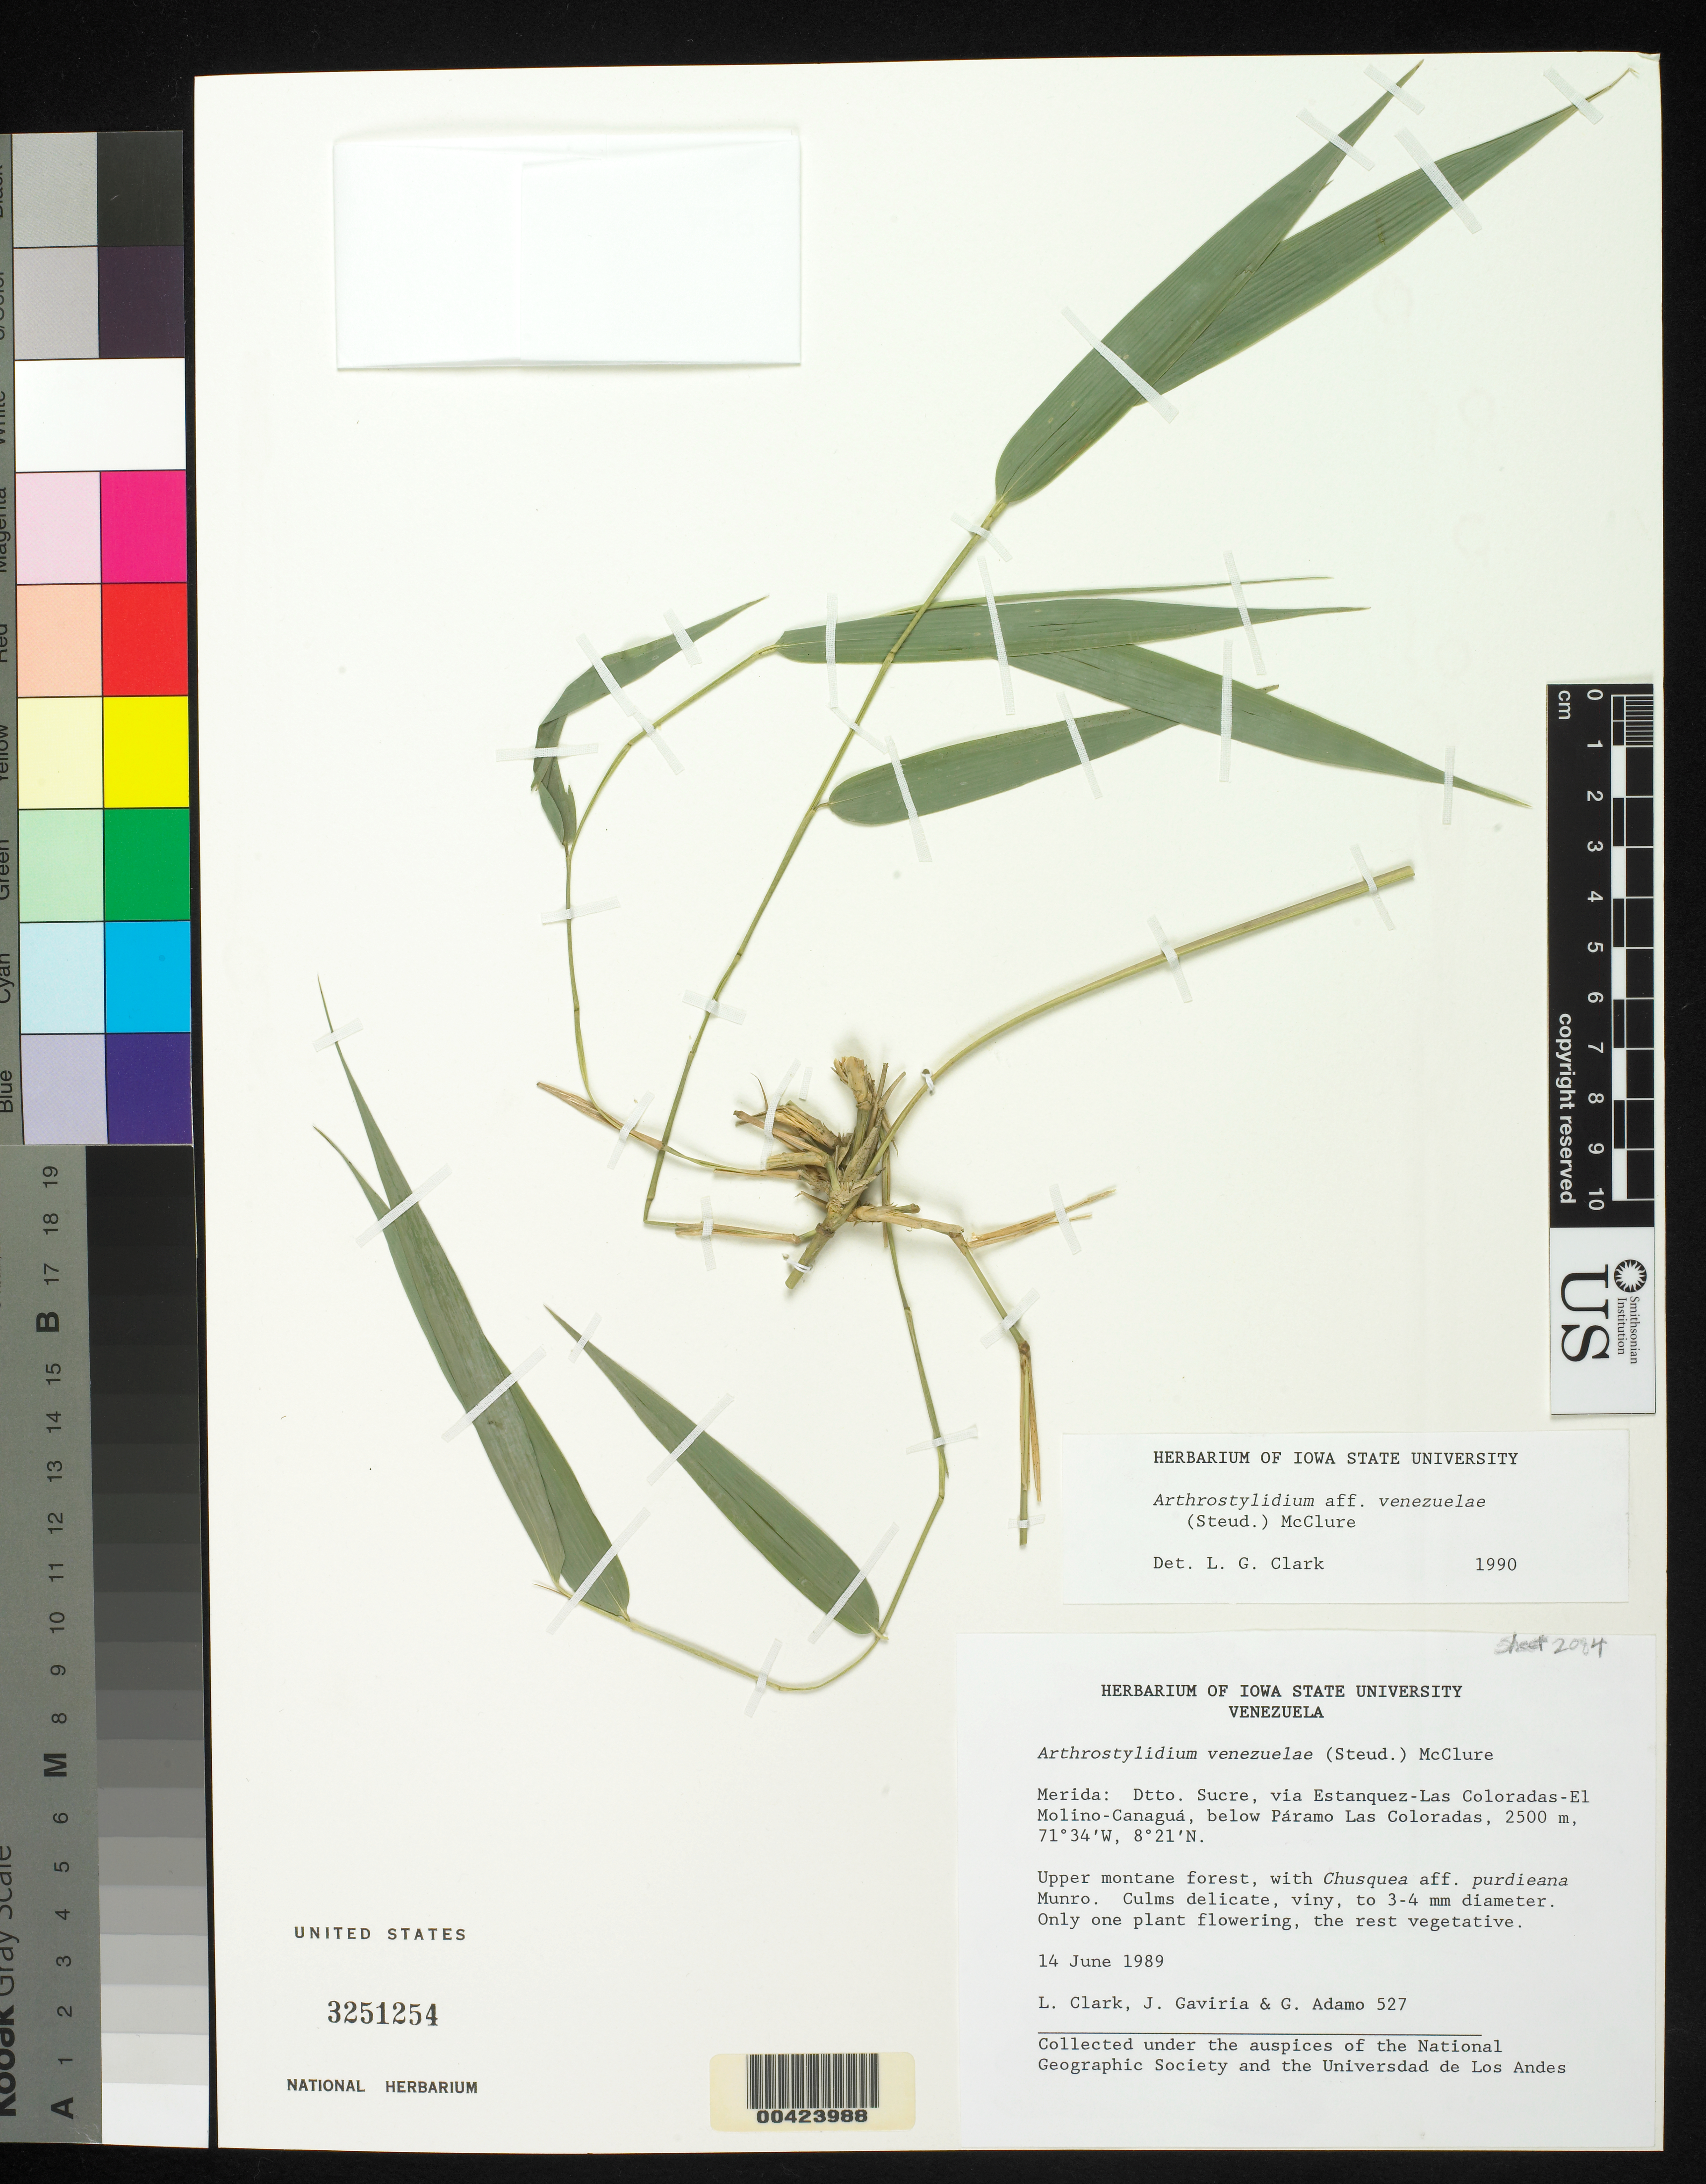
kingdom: Plantae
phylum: Tracheophyta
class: Liliopsida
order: Poales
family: Poaceae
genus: Arthrostylidium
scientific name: Arthrostylidium venezuelae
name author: (Steud.) McClure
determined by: Clark, Lynn G., (ISC), Iowa State University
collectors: L. G. Clark, J. Gaviria & G. Adamo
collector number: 527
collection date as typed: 14 Jun 1989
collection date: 1989-06-14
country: Venezuela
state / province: Mérida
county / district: Sucre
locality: Paramo las Coloradas, below; via Estanquez - Las Coloradas - El Molino - Canagua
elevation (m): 2500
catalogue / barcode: US 3251254